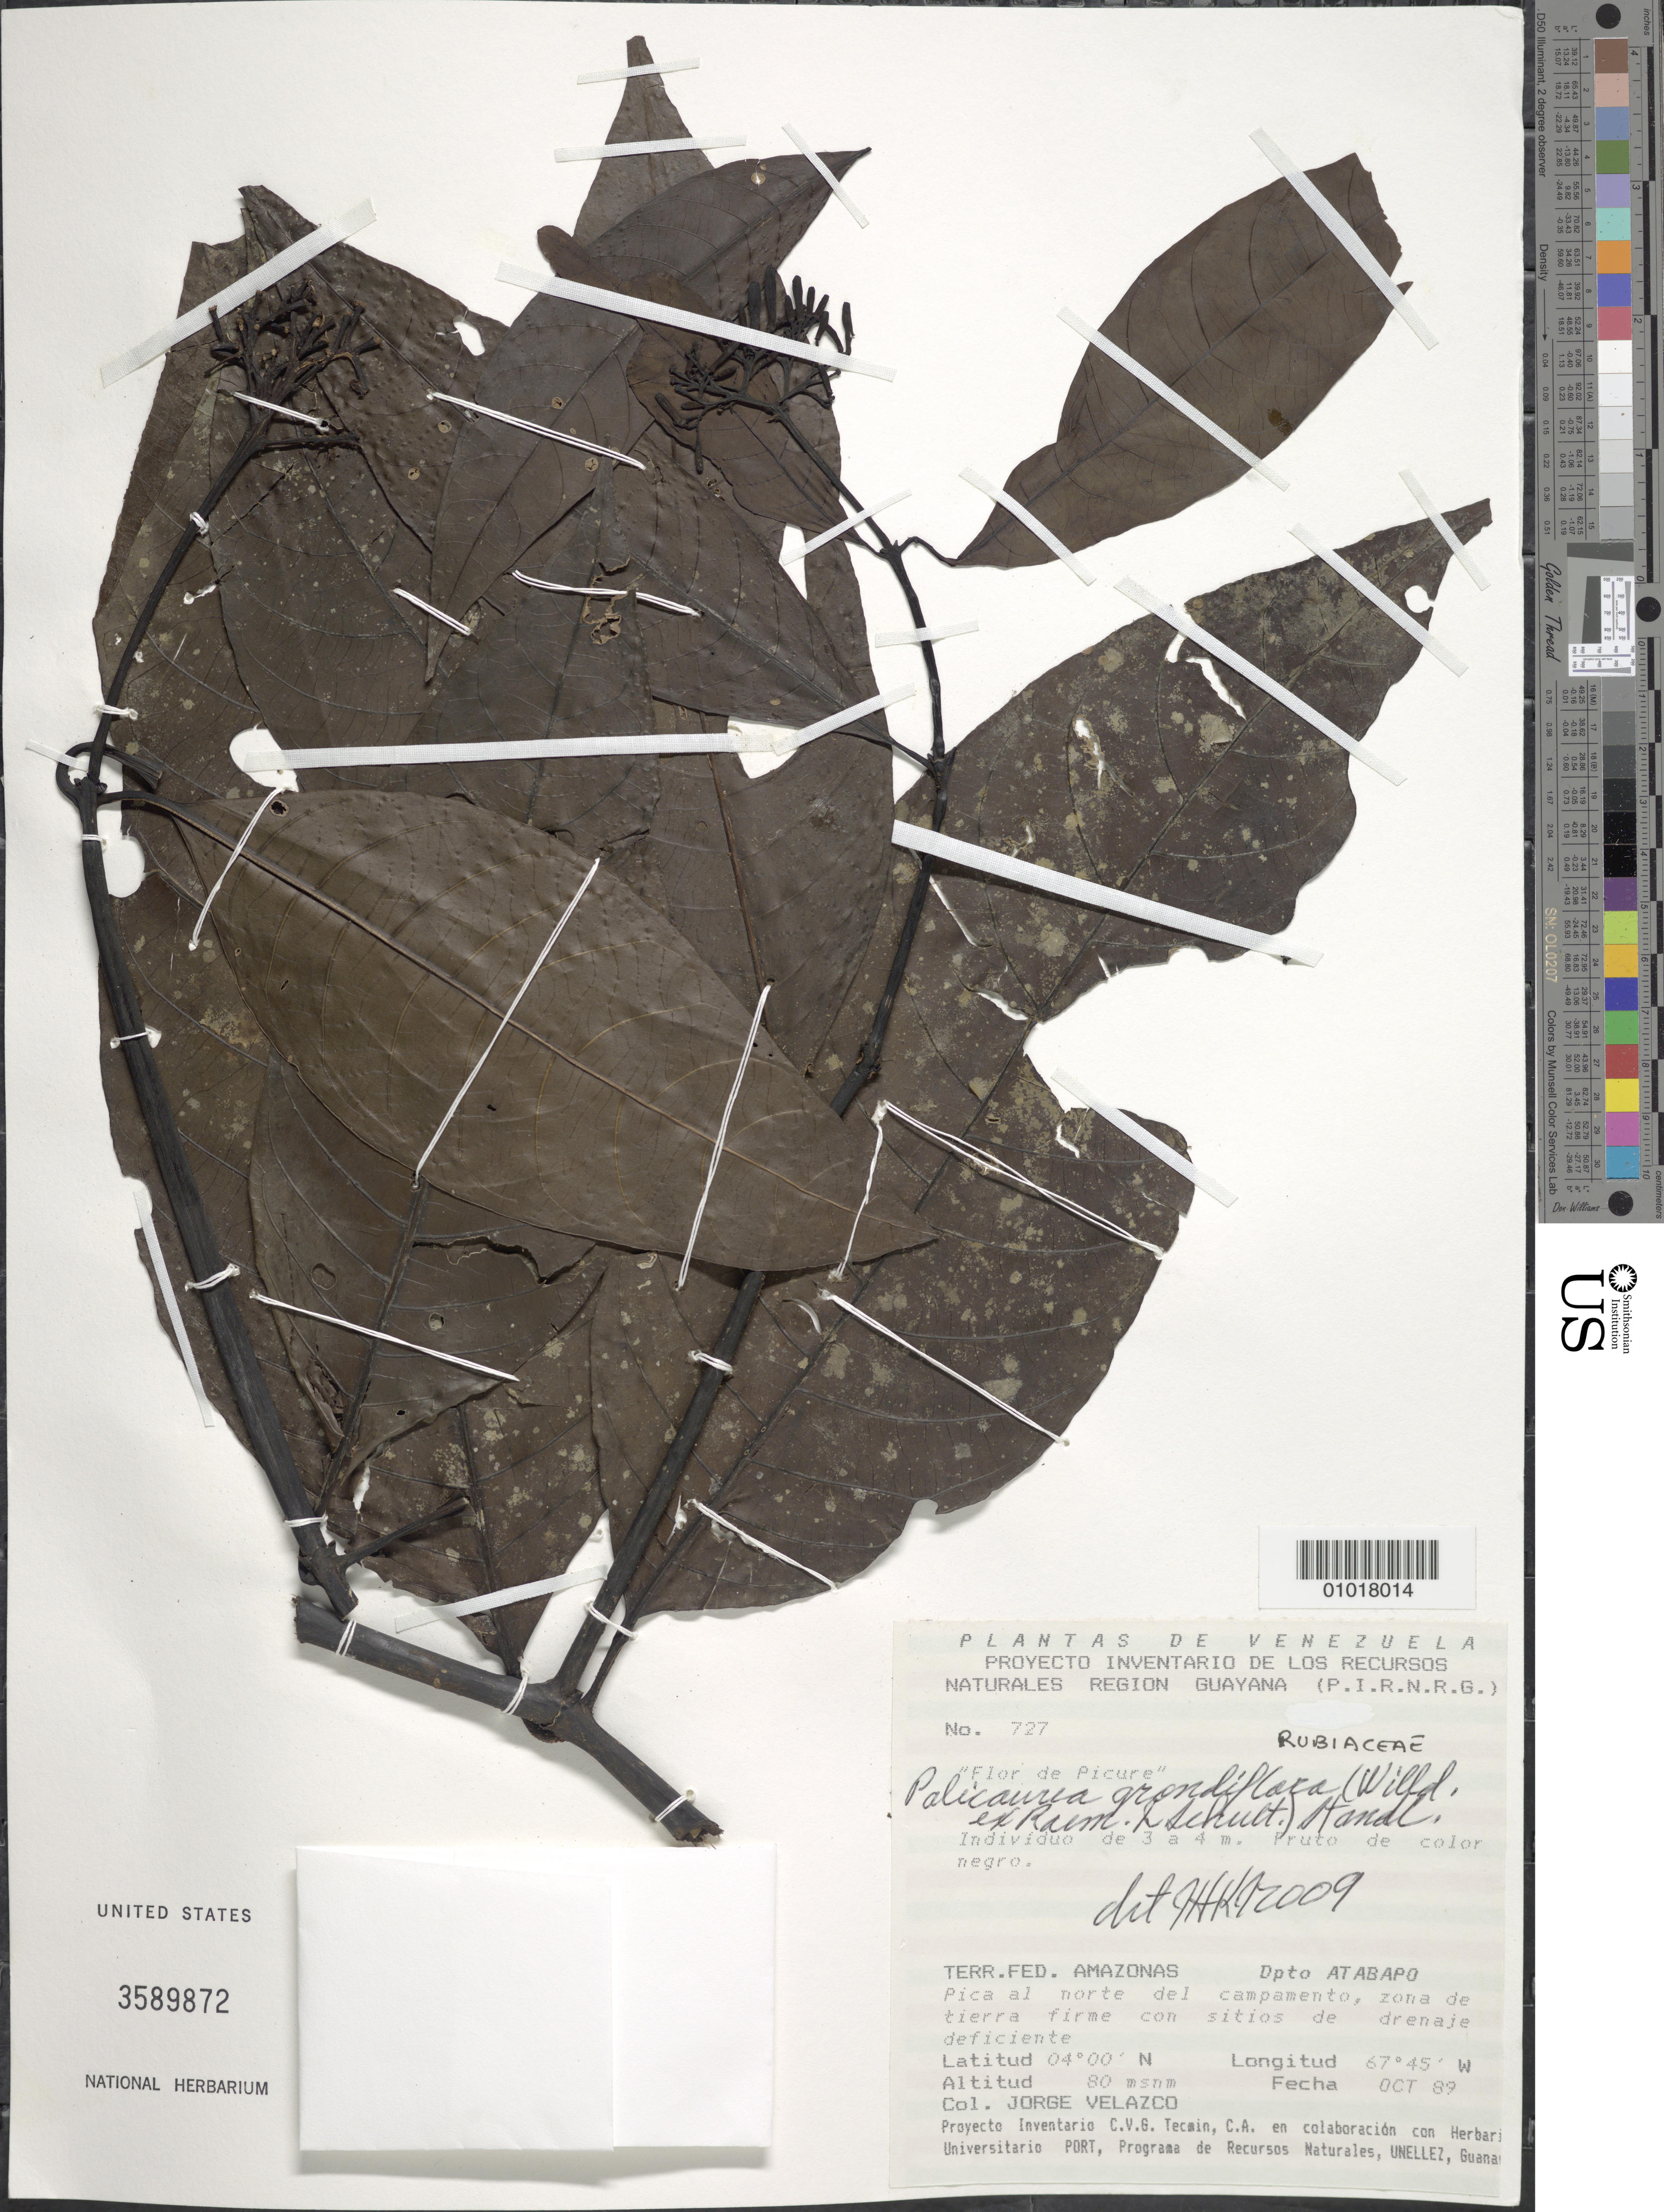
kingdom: Plantae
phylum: Tracheophyta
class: Magnoliopsida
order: Gentianales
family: Rubiaceae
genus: Palicourea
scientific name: Palicourea grandiflora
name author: (Kunth) Standl.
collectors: J. Velazco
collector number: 727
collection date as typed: Oct-89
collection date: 1989-10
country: Venezuela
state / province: Amazonas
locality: Pica al norte del campamento.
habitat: Zona de tierra firme con sitios de drenaje dificiente.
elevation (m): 80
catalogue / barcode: US 3589872